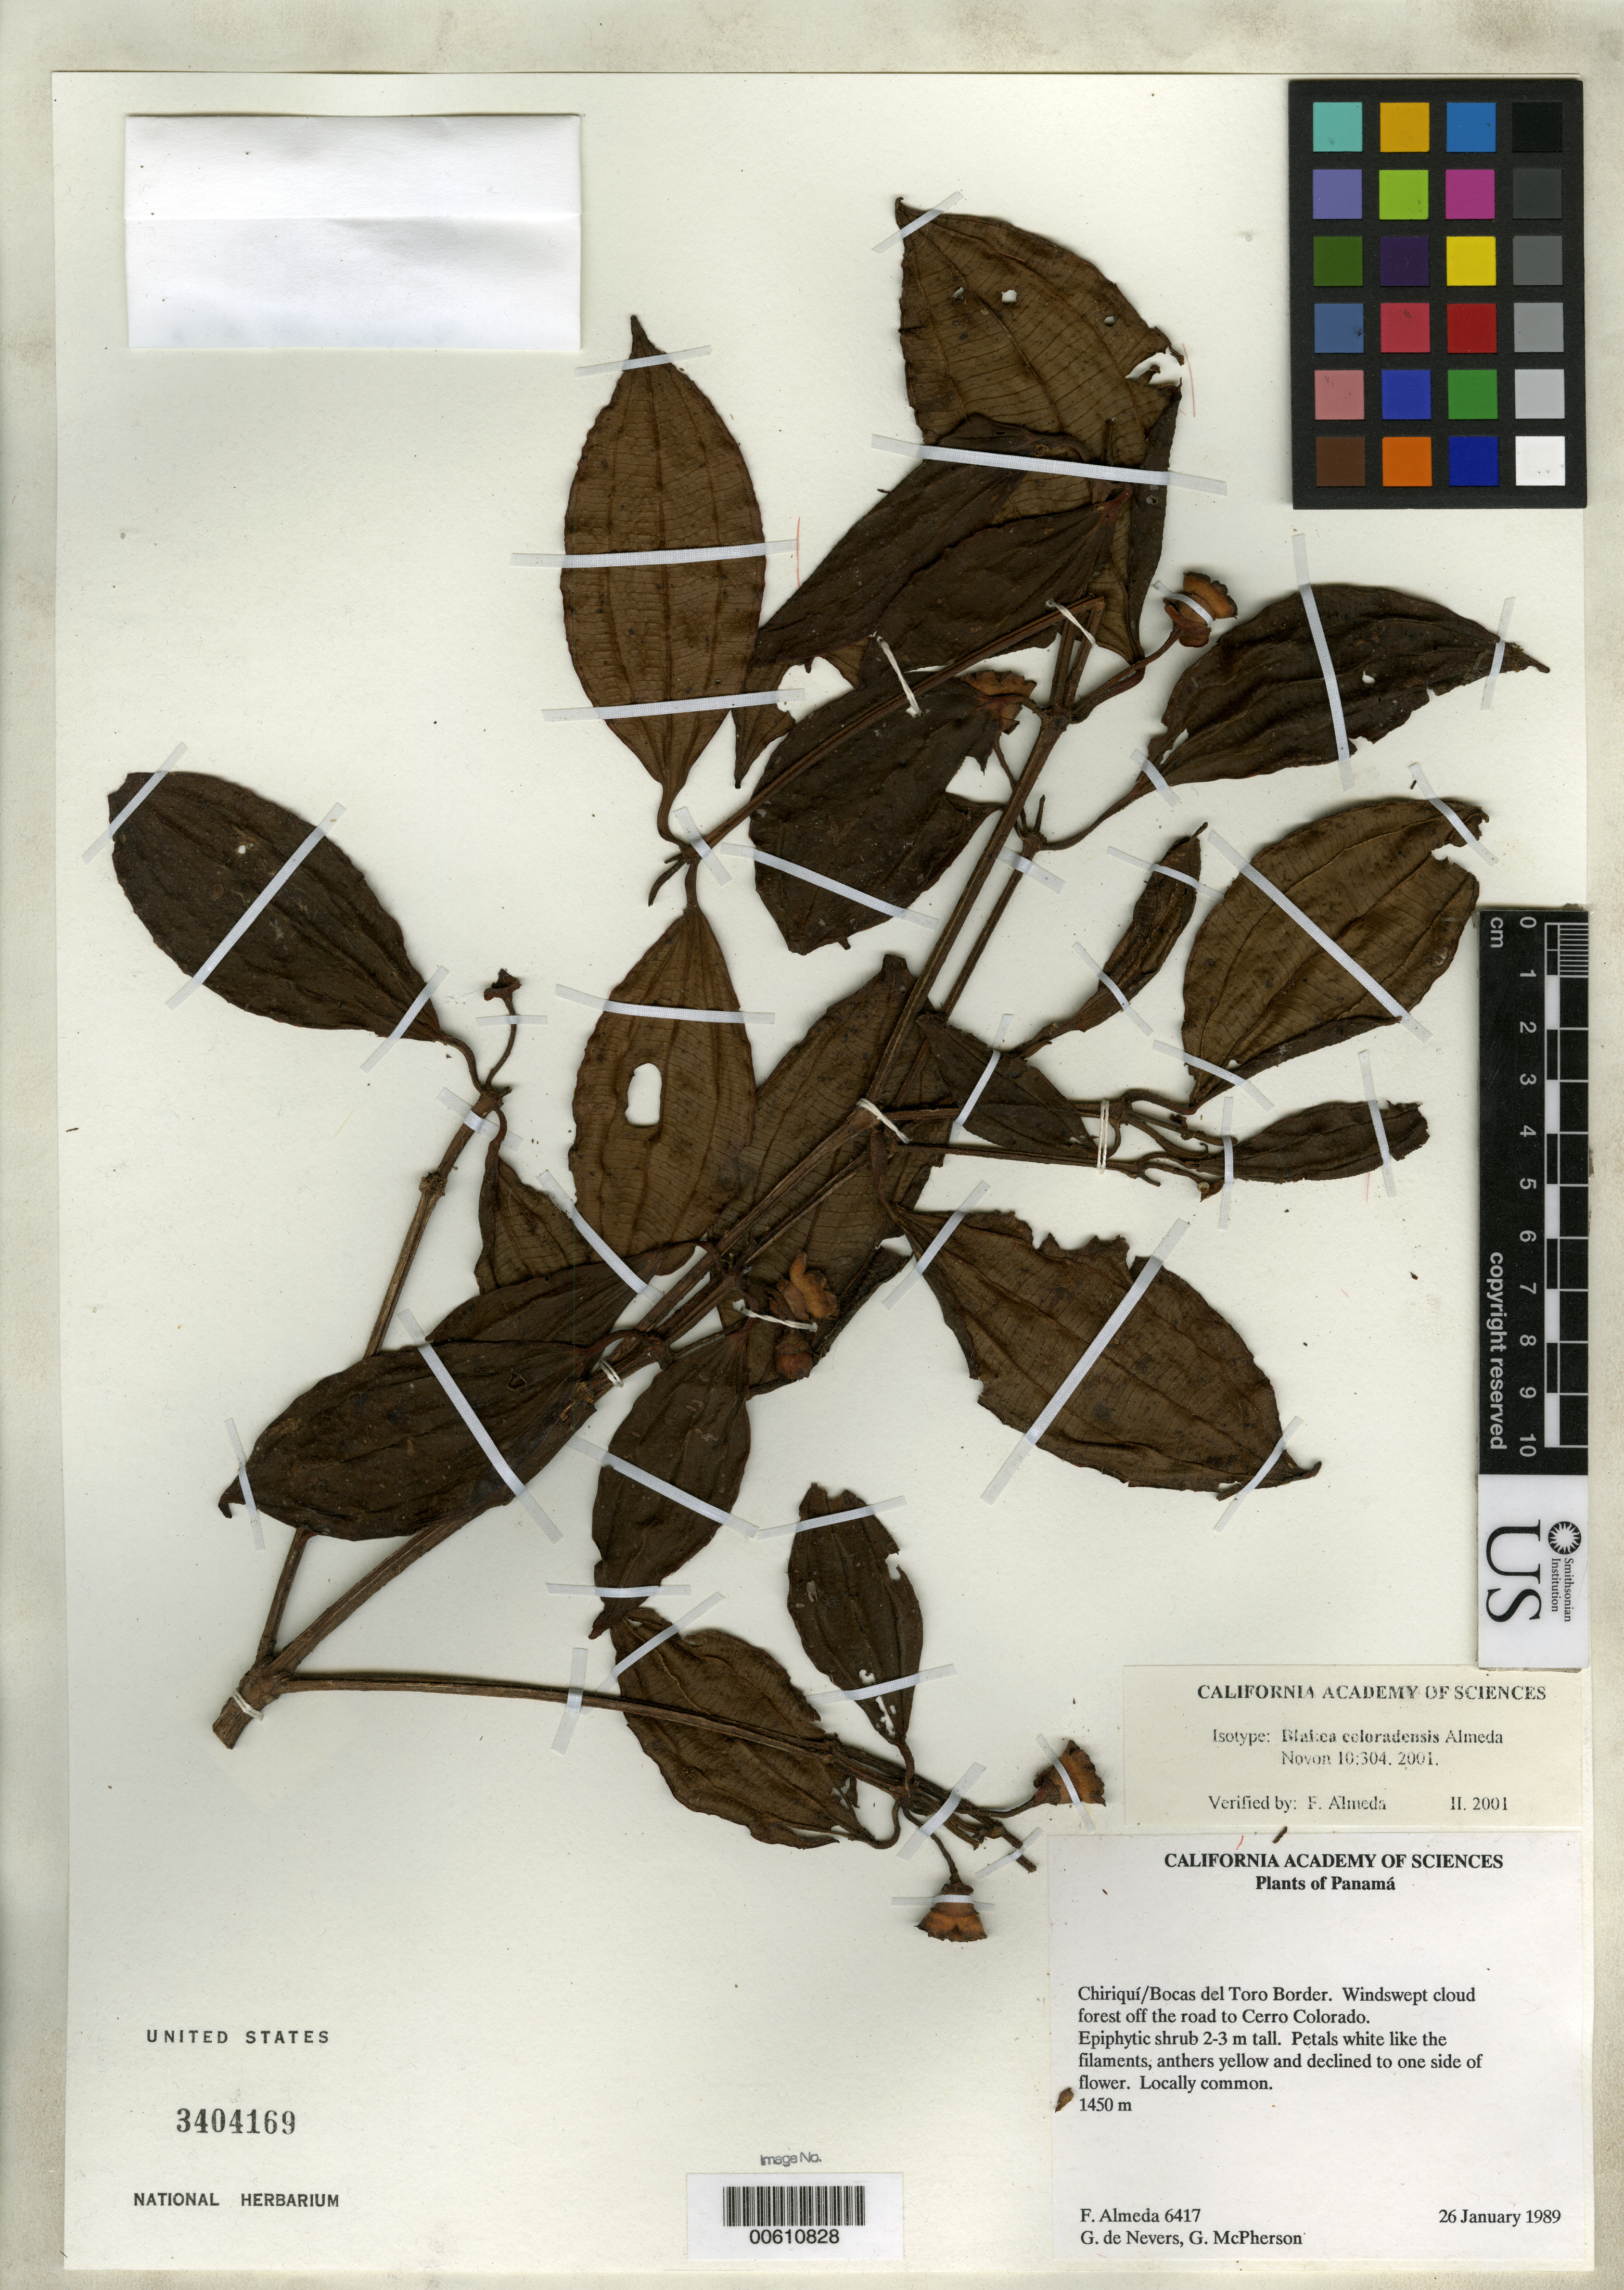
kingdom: Plantae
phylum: Tracheophyta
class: Magnoliopsida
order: Myrtales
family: Melastomataceae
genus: Blakea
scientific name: Blakea coloradensis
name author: Almeda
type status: Isotype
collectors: F. Almeda, G. C. de Nevers & G. D. McPherson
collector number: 6417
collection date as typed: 26 Jan 1989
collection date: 1989-01-26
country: Panama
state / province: Chiriquí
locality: Bocas del Toro Border. Windswept cloud forest off the road to Cerro Colorado.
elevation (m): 1450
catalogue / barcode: US 3404169